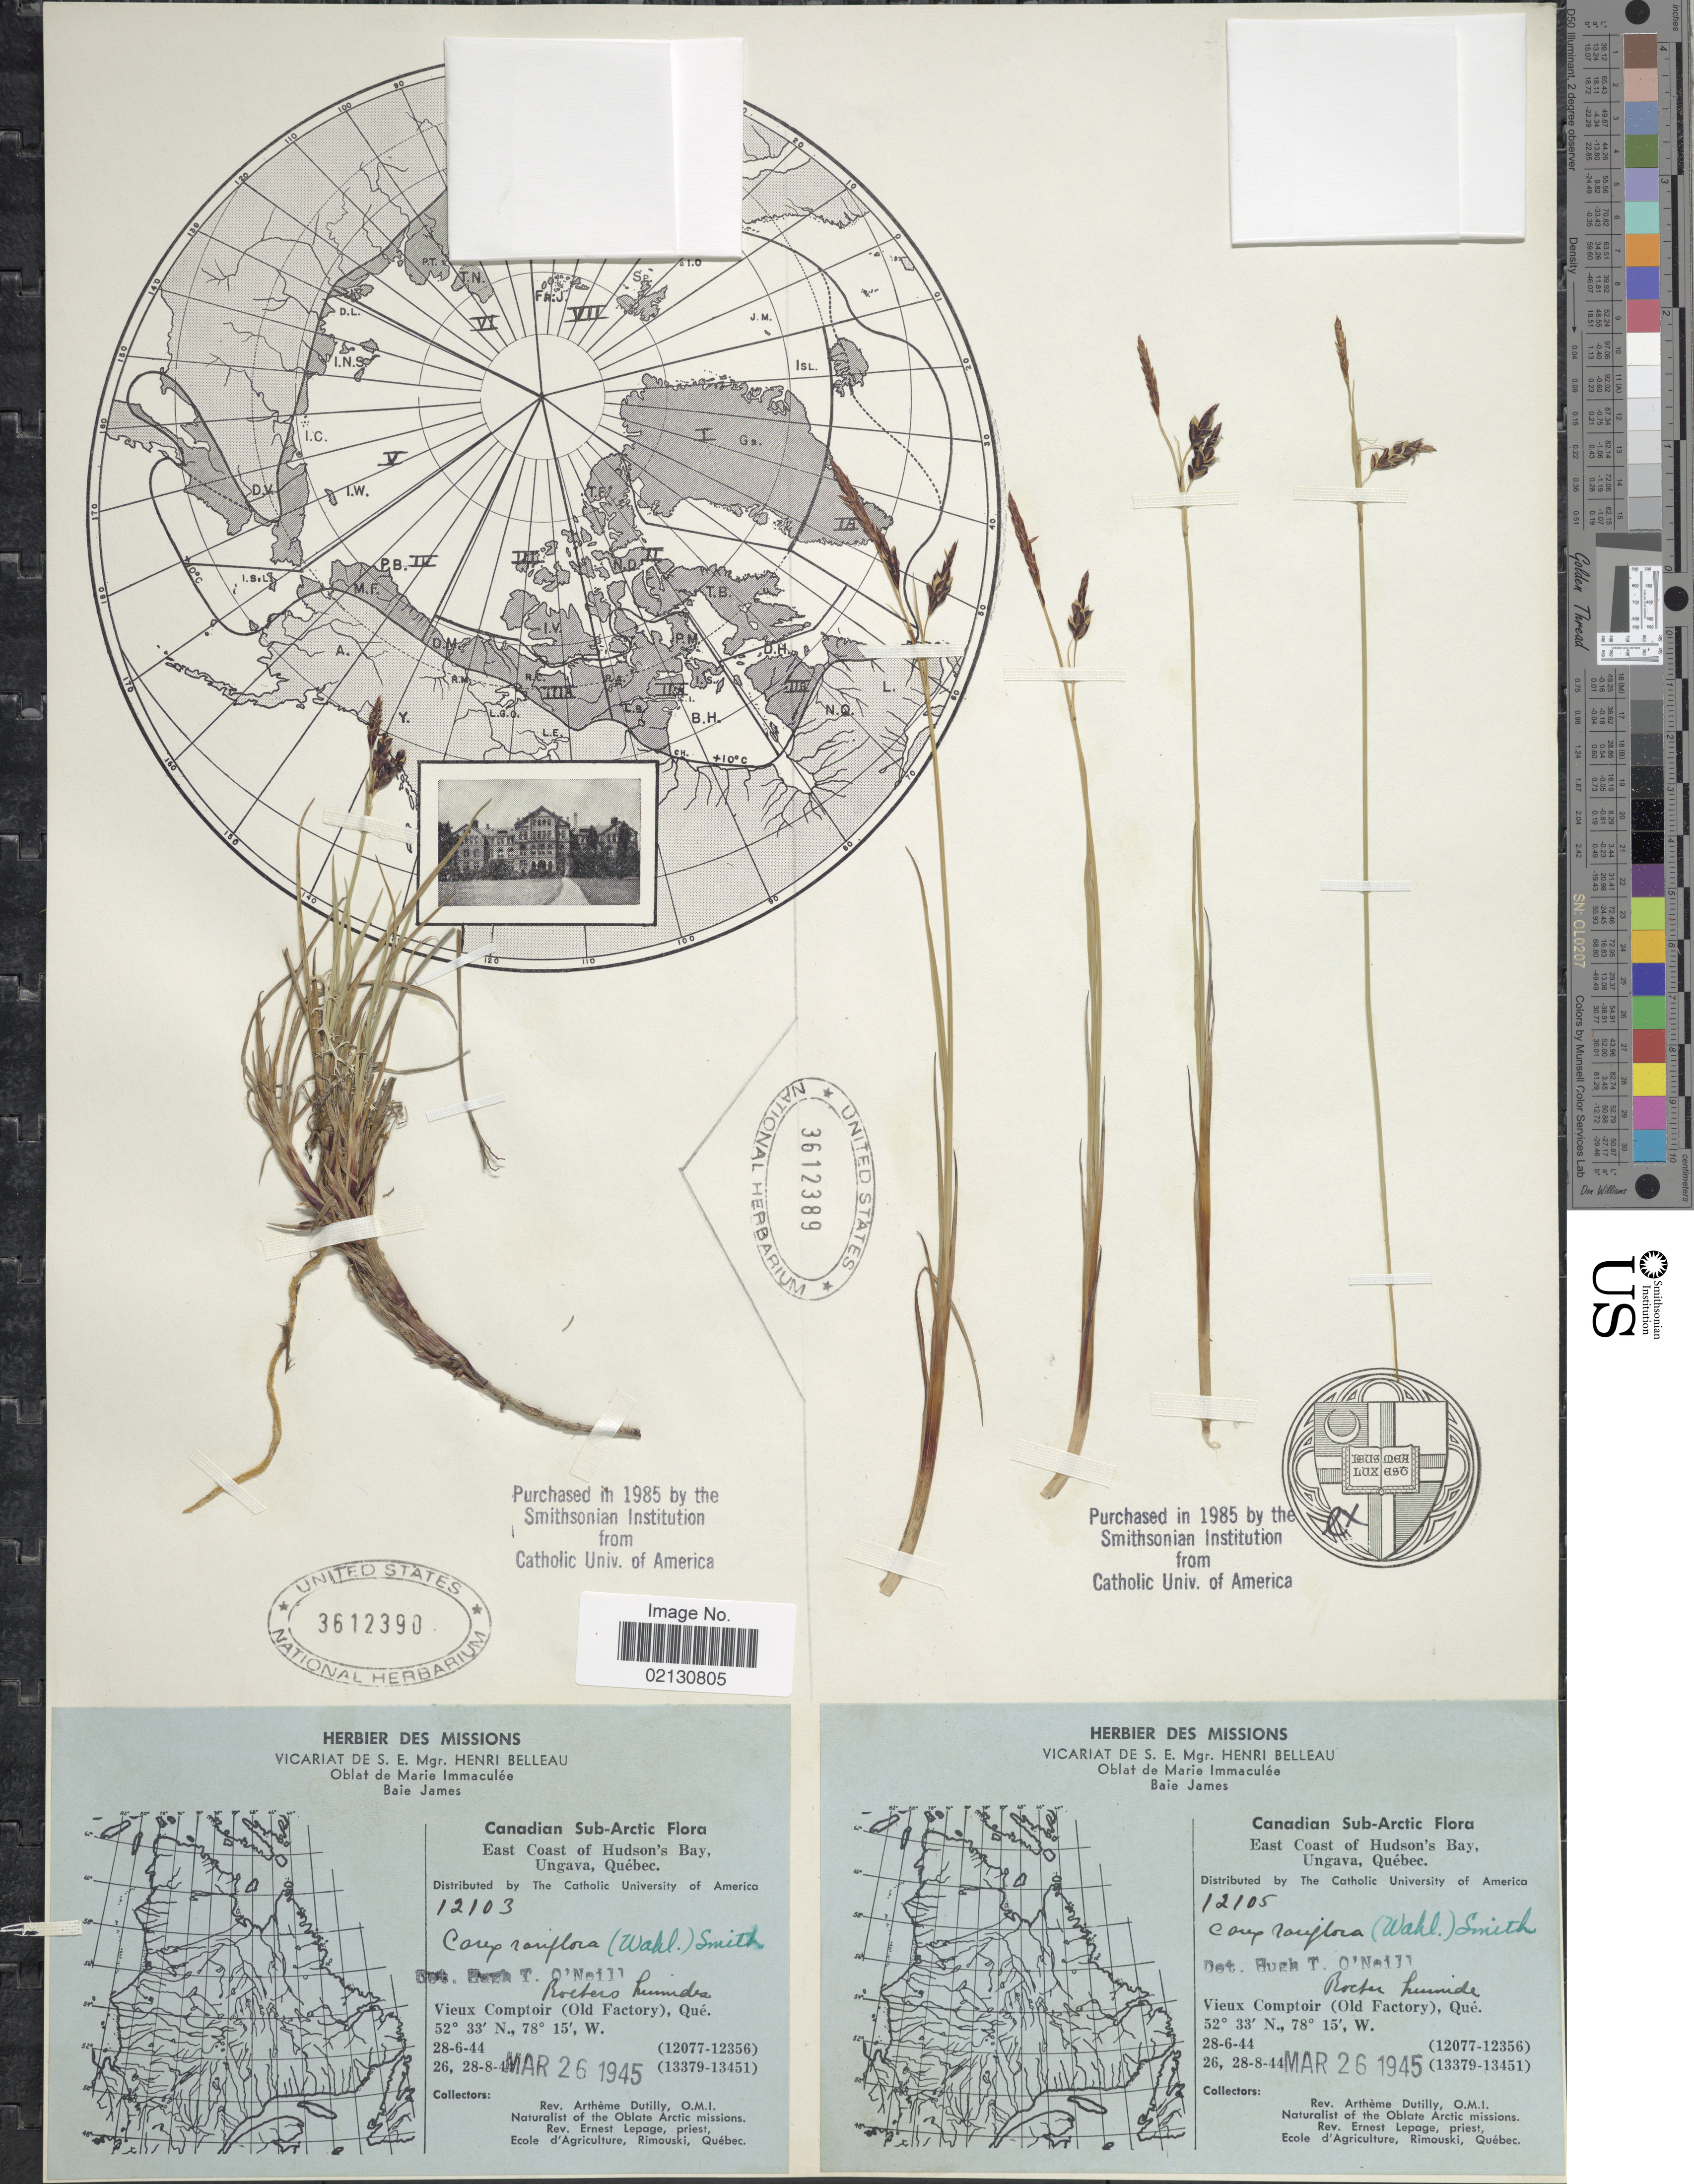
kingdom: Plantae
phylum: Tracheophyta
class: Liliopsida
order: Poales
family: Cyperaceae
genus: Carex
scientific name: Carex rariflora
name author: (Wahlenb.) Sm.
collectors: A. Dutilly & E. Lepage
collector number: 12105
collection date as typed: Transcribed d/m/y: 28/6/44 to 28/8/44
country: Canada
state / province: Quebec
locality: Canadian Sub-Arctic. East Coast of Hudson's Bay, Ungava. Vieux Comptoir (Old Factory).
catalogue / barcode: US 3612389